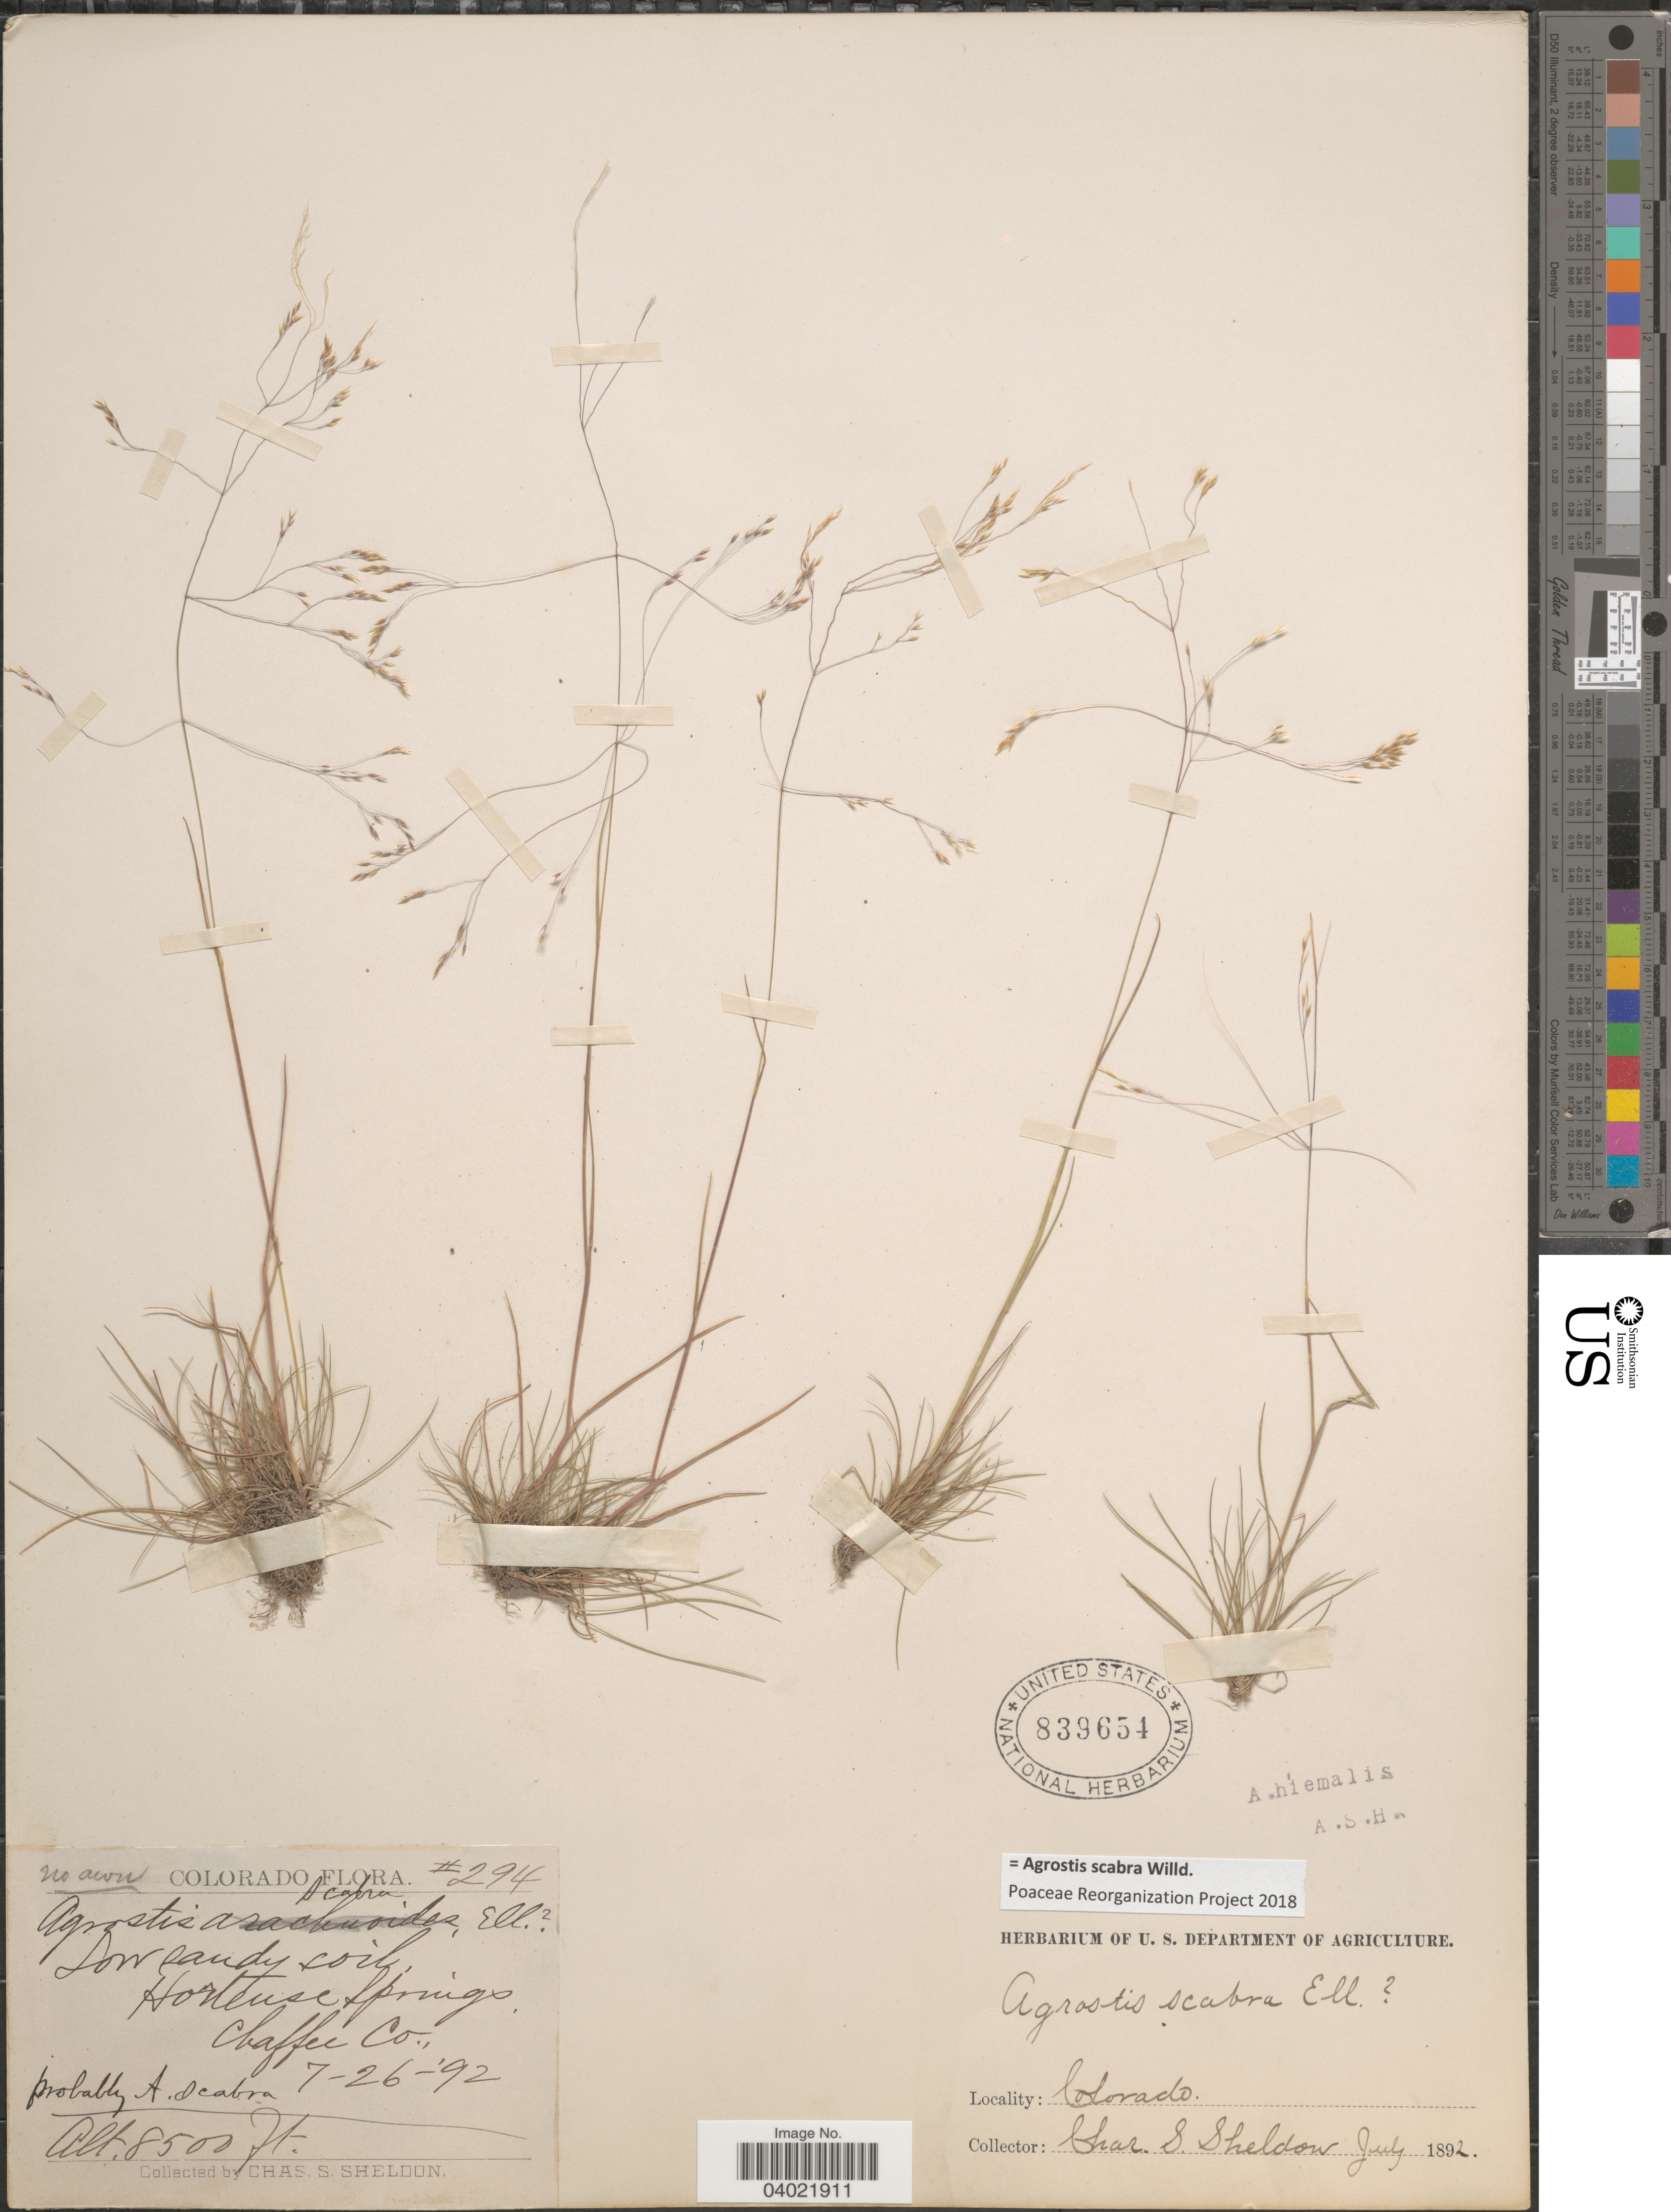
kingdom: Plantae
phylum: Tracheophyta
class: Liliopsida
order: Poales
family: Poaceae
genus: Agrostis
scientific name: Agrostis scabra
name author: Willd.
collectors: C. S. Sheldon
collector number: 294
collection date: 1892-07-26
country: United States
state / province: Colorado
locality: Hortense Springs. Chaffee Co.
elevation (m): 2591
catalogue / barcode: US 839654